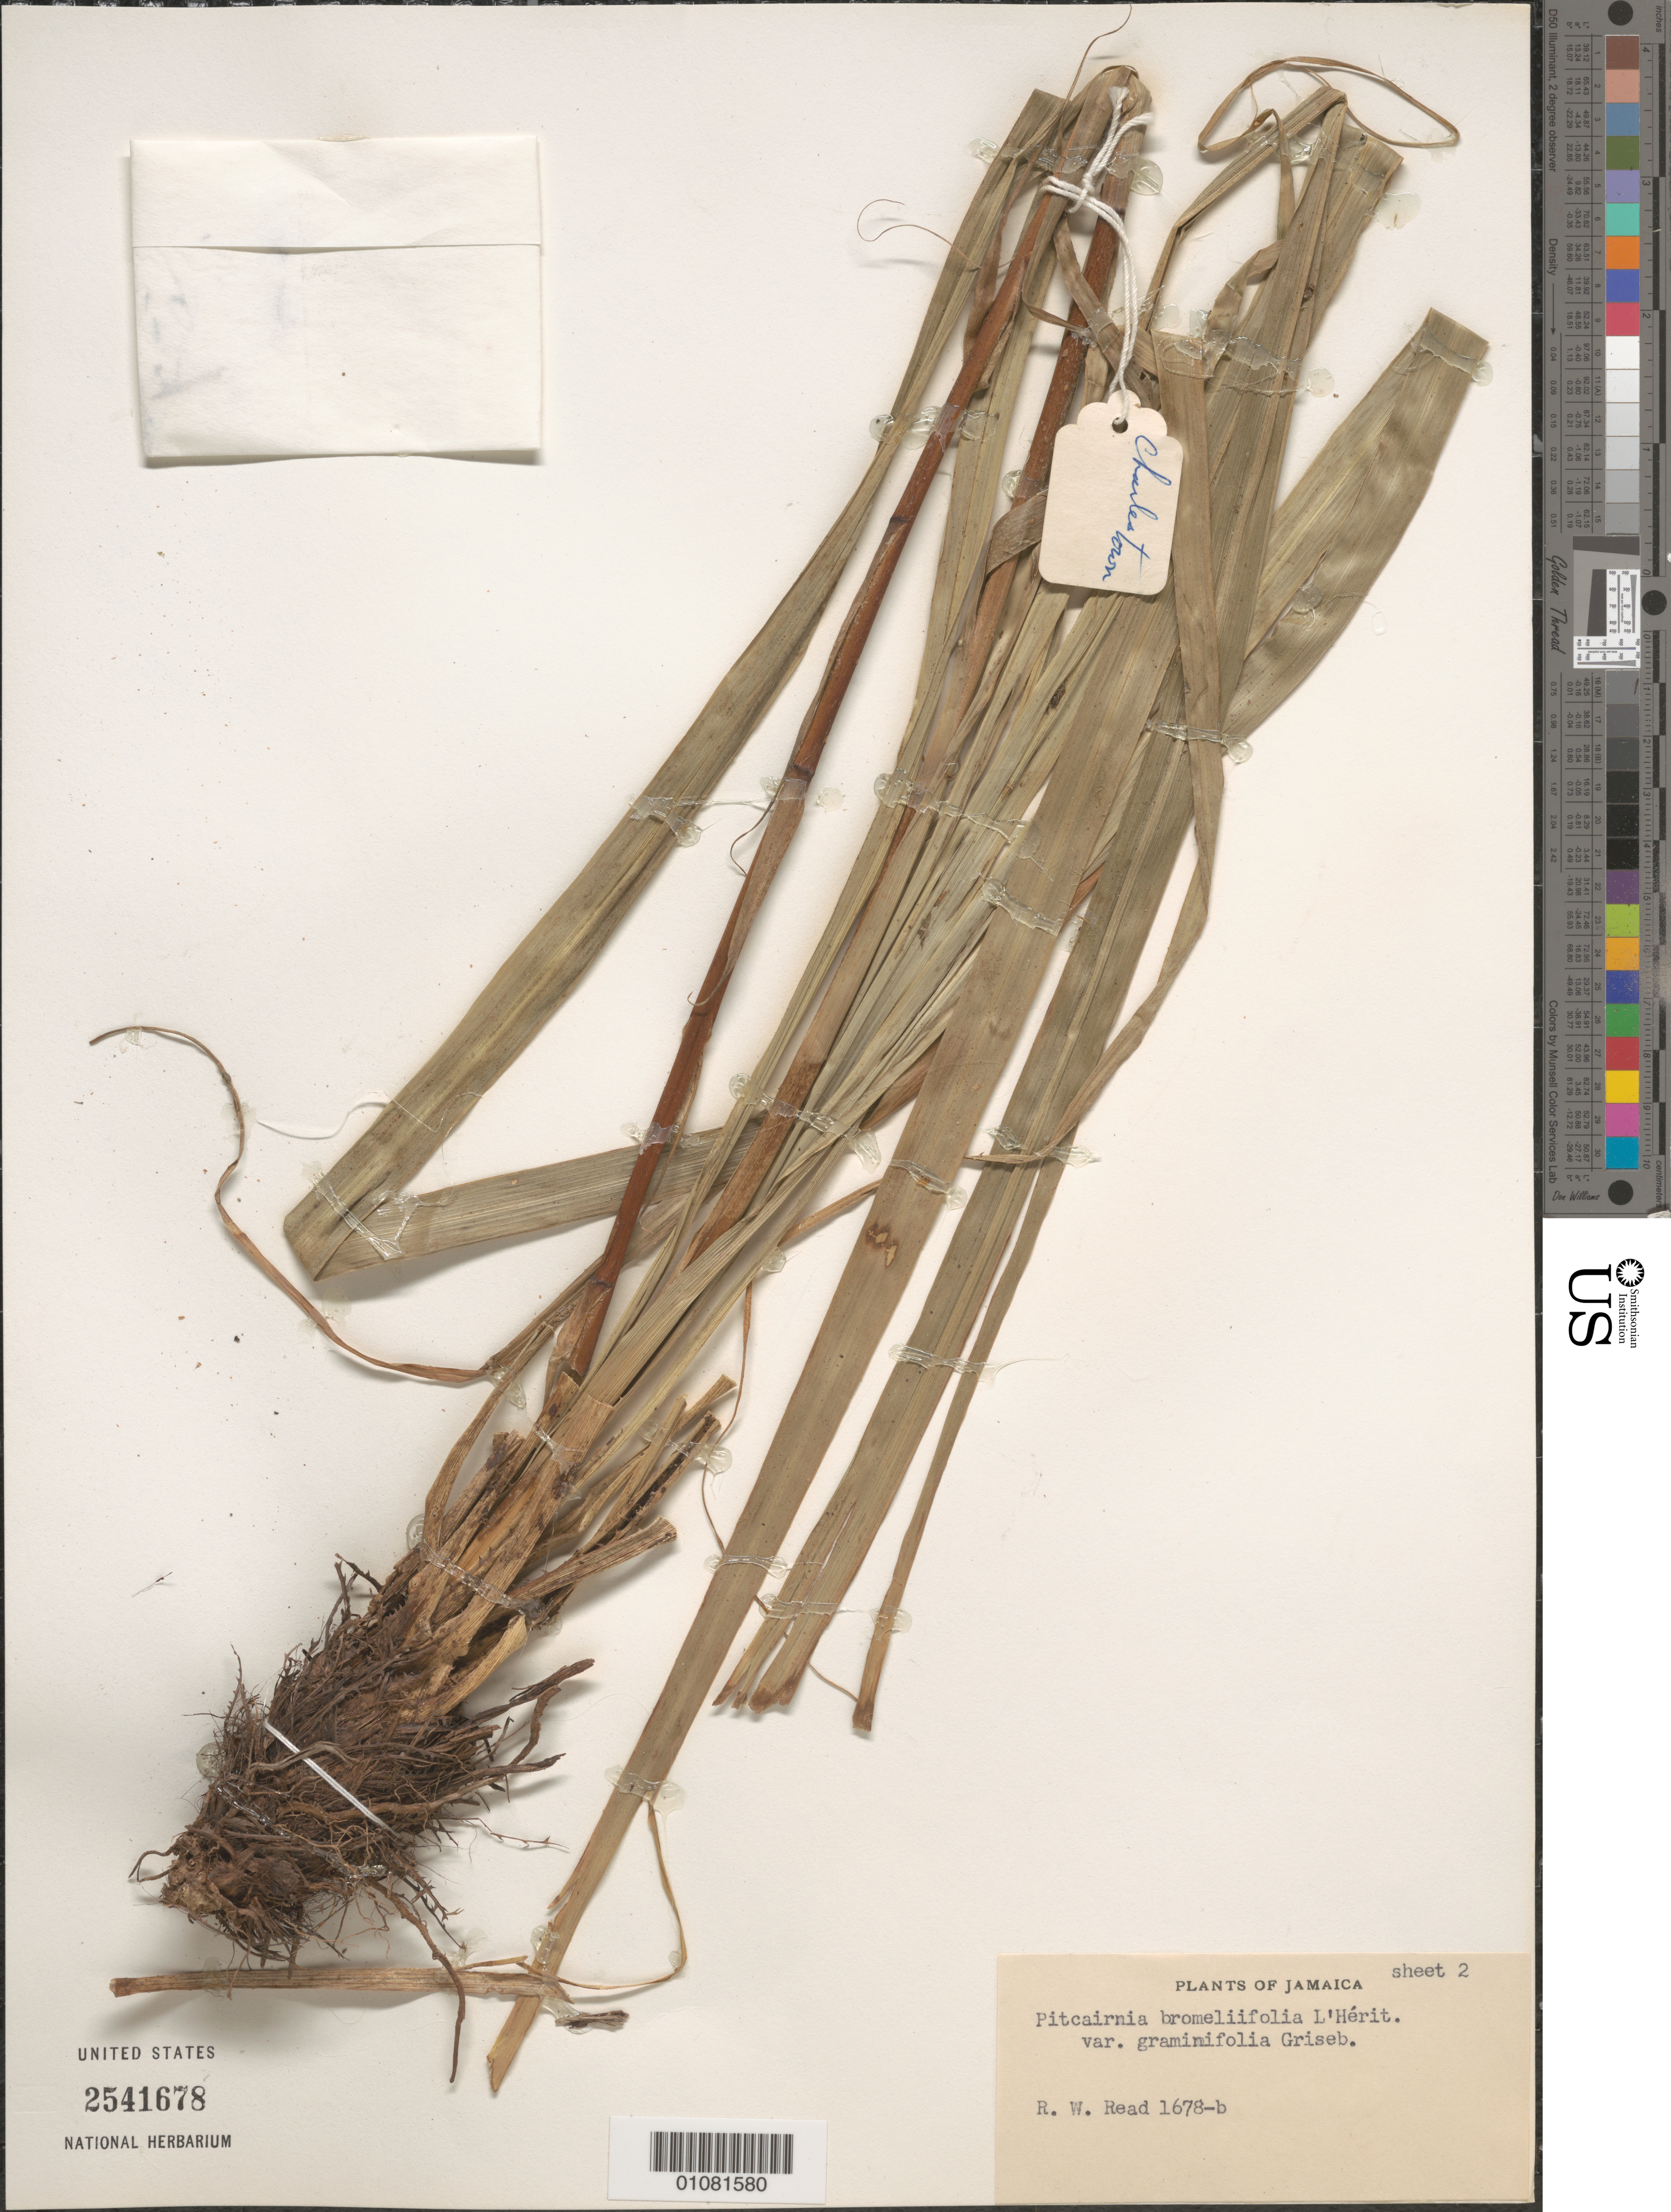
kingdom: Plantae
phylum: Tracheophyta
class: Liliopsida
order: Poales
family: Bromeliaceae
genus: Pitcairnia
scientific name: Pitcairnia bromeliifolia var. graminifolia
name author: Griseb.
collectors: R. W. Read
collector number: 1678b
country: Jamaica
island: Jamaica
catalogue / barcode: US 2541678